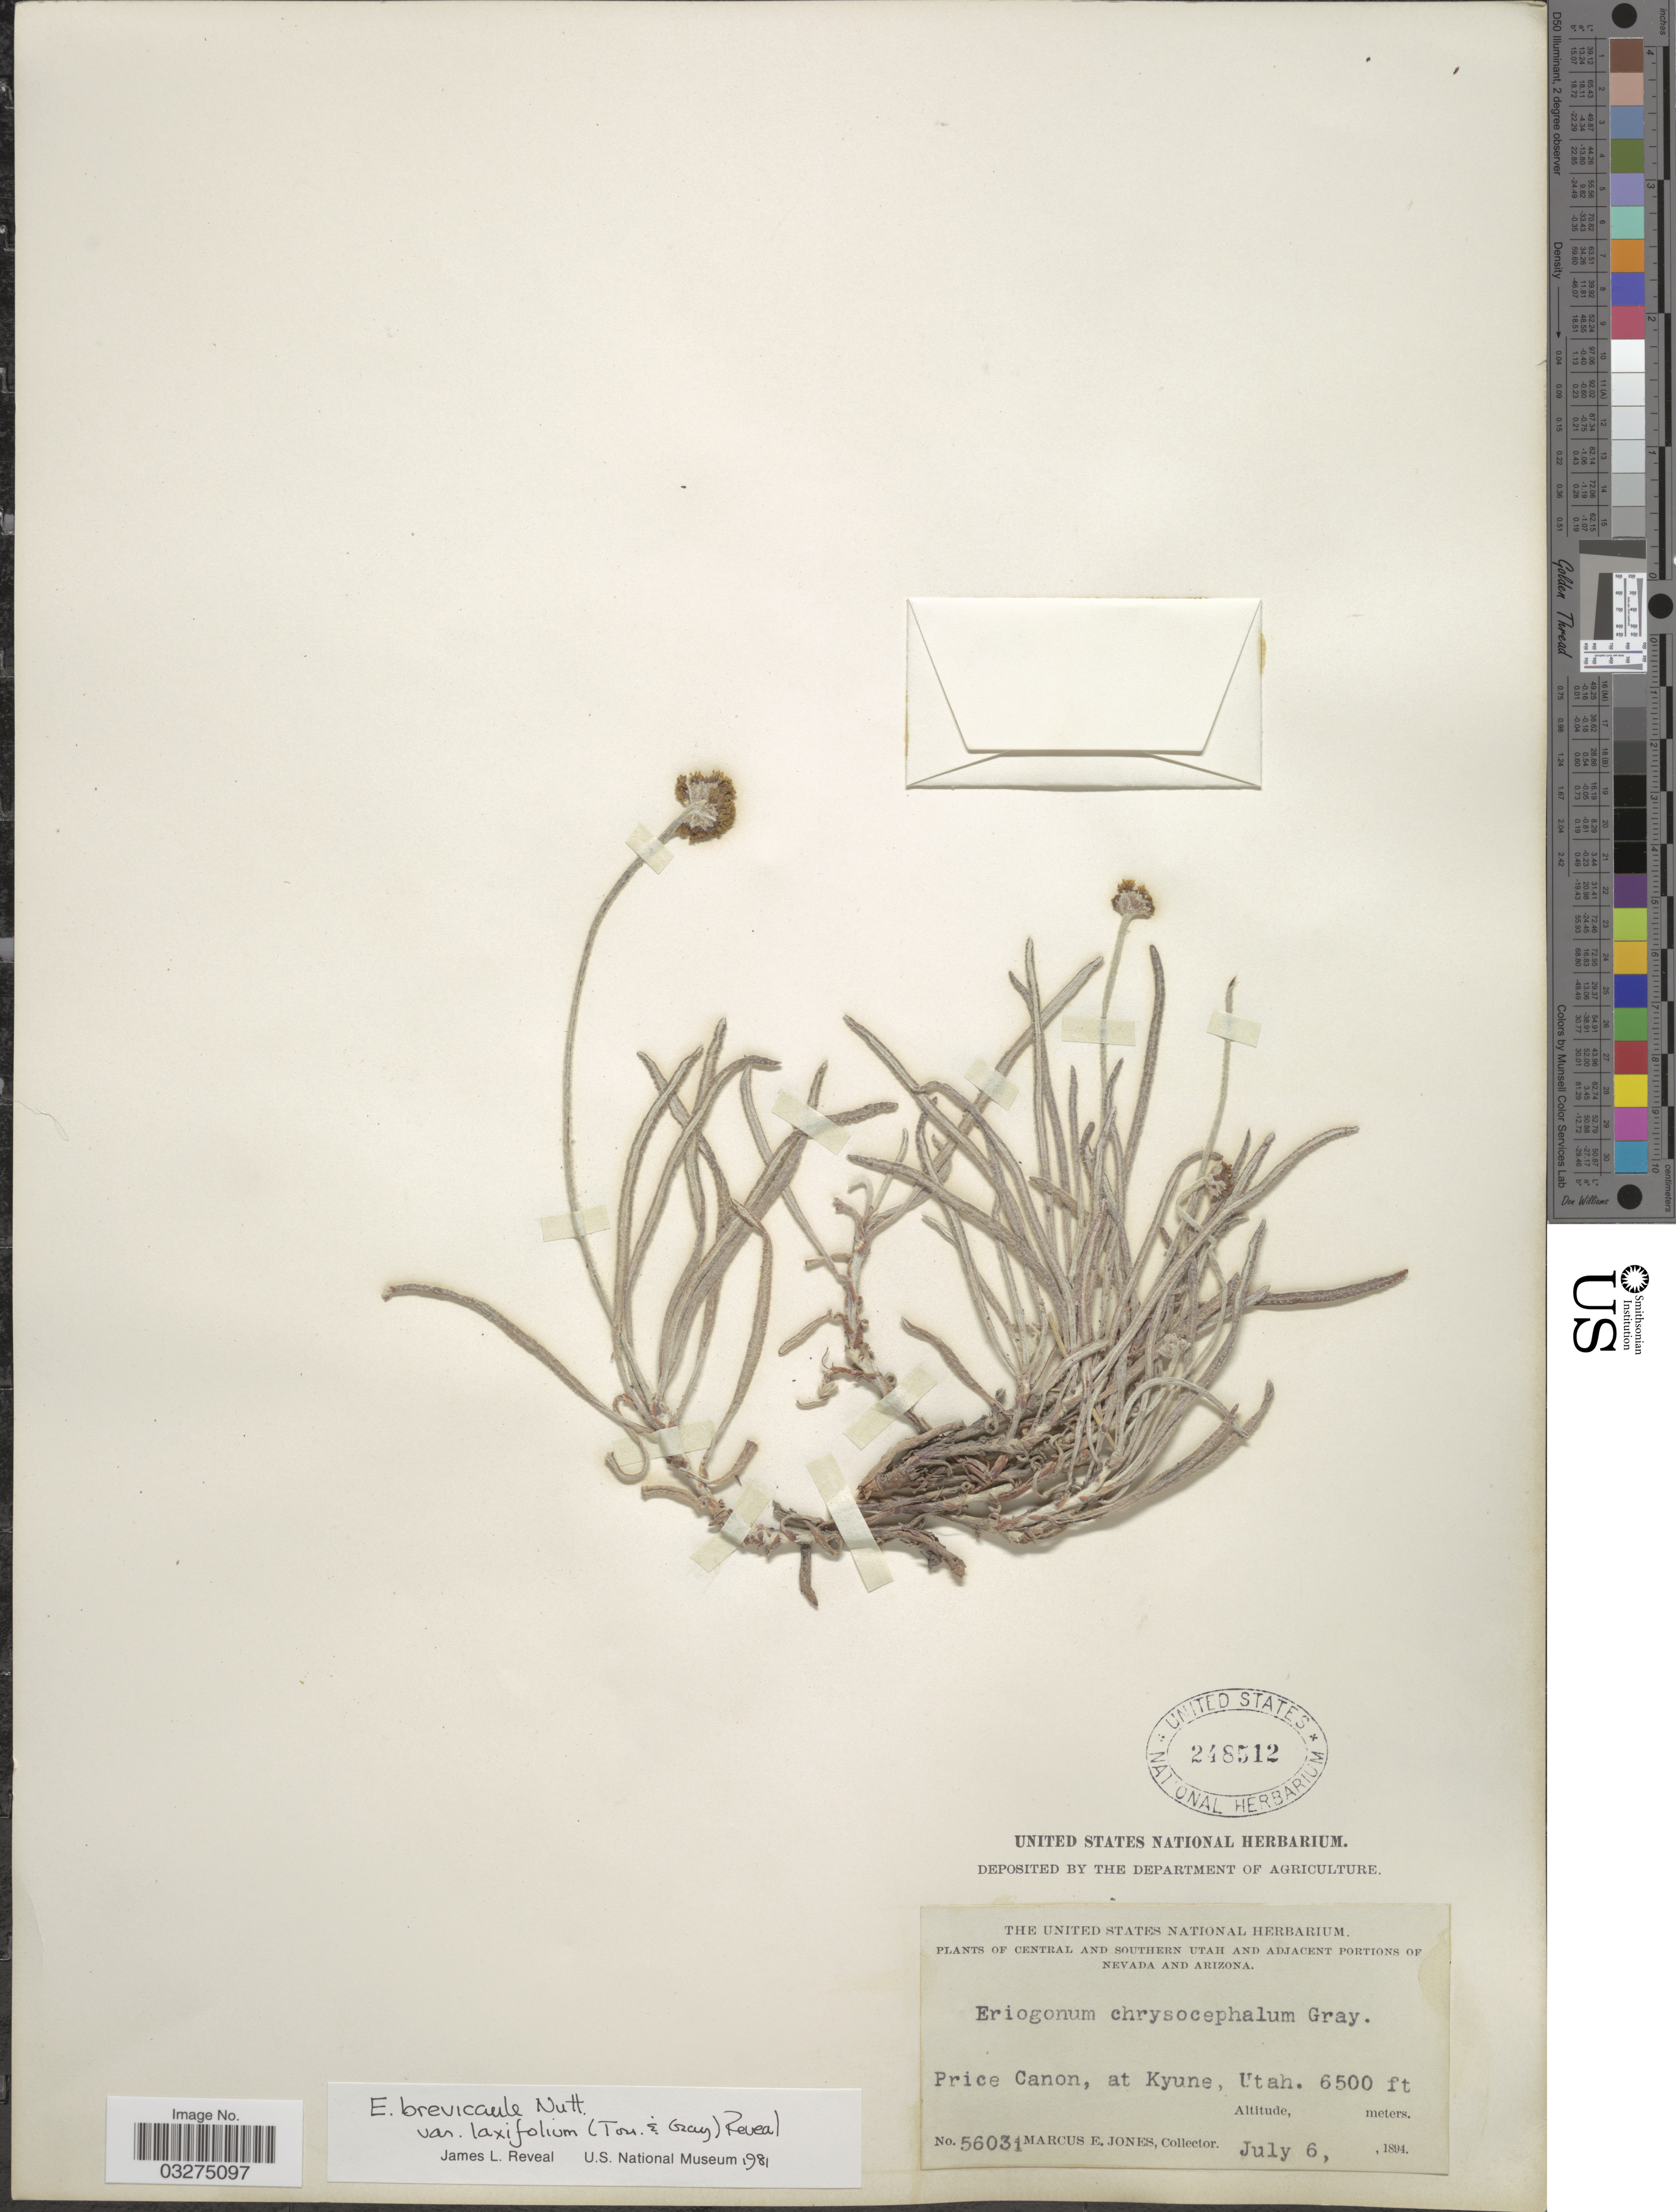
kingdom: Plantae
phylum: Tracheophyta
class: Magnoliopsida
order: Caryophyllales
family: Polygonaceae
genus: Eriogonum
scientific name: Eriogonum brevicaule var. laxifolium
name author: (Torr. & A. Gray) Reveal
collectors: M. E. Jones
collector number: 56031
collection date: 1894-07-06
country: United States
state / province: Utah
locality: Central and Southern Utah, Price Canon, at Kyune.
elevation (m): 1981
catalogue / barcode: US 248512